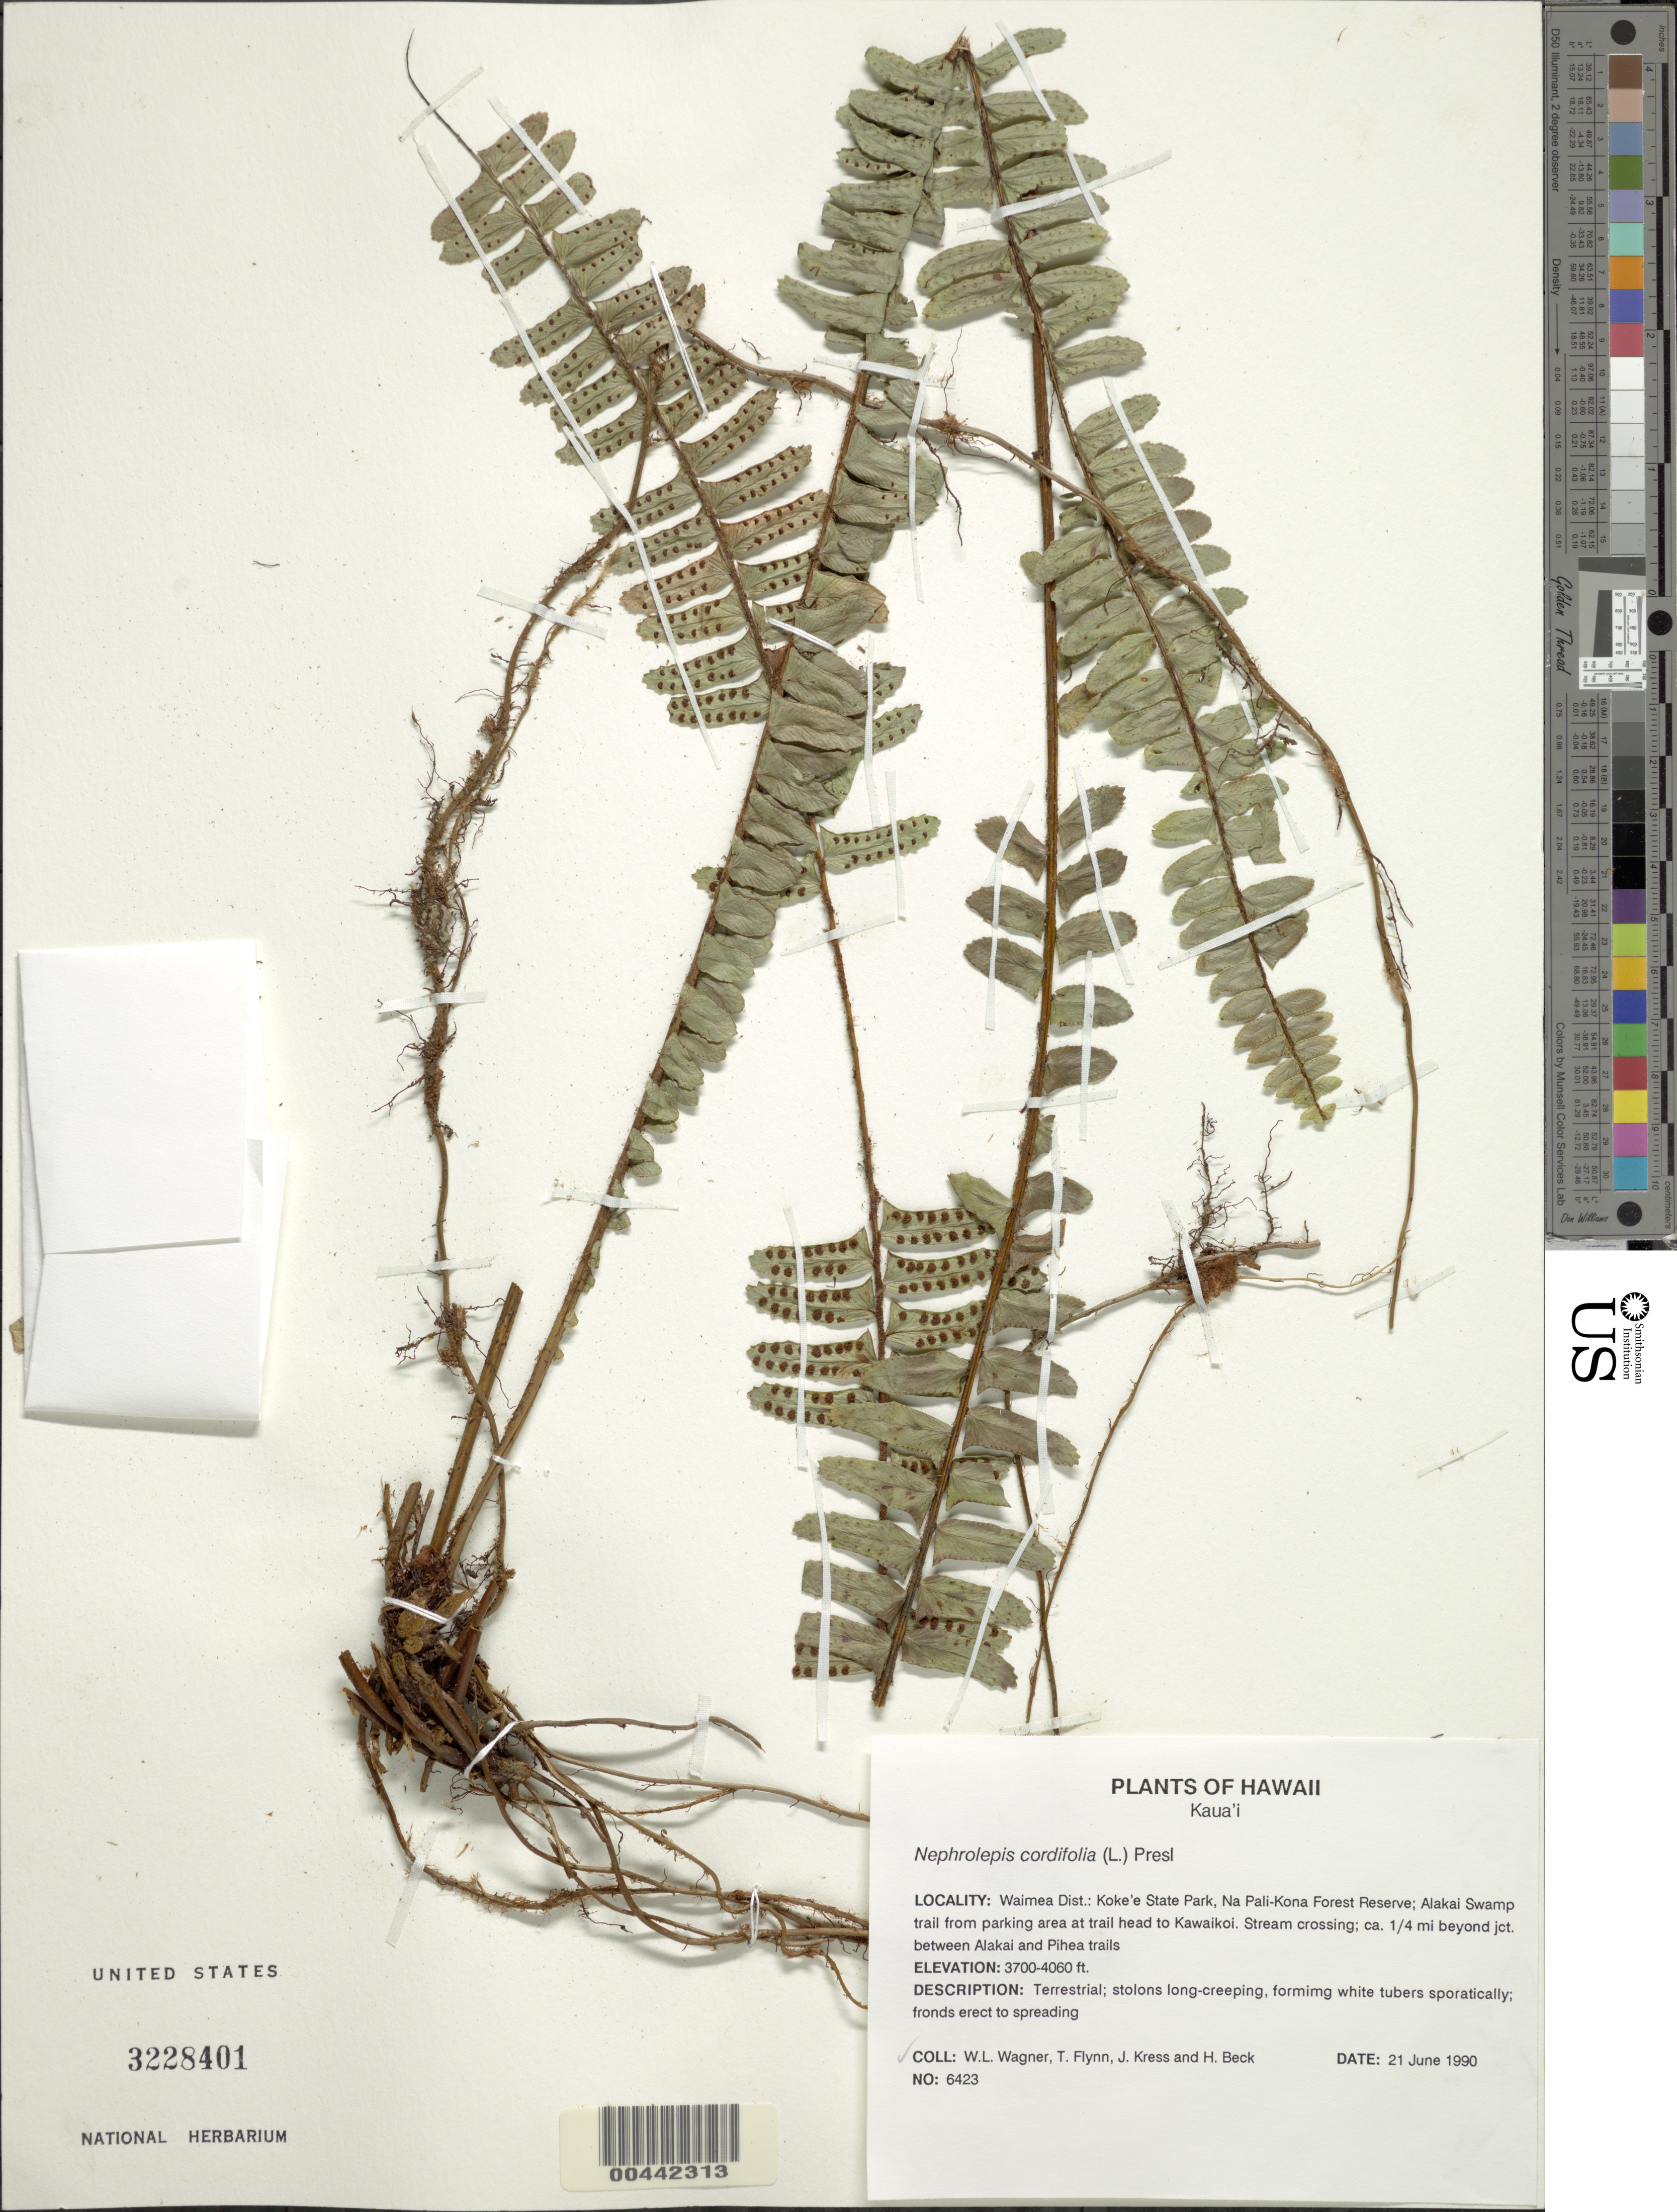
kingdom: Plantae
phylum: Tracheophyta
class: Polypodiopsida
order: Polypodiales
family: Nephrolepidaceae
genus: Nephrolepis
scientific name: Nephrolepis cordifolia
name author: (L.) C. Presl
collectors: W. L. Wagner, T. W. Flynn, W. J. Kress & H. Beck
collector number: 6423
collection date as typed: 21 Jun 1990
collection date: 1990-06-21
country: United States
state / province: Hawaii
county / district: Kauai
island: Kaua'i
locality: Waimea District, Koke'e State Park., Na Pali-Kona Forest Res., Alakai Swamp Tr., ca. 0.25 mi beyond junction between Alakai and Pihea Trails.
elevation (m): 1128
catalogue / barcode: US 3228401